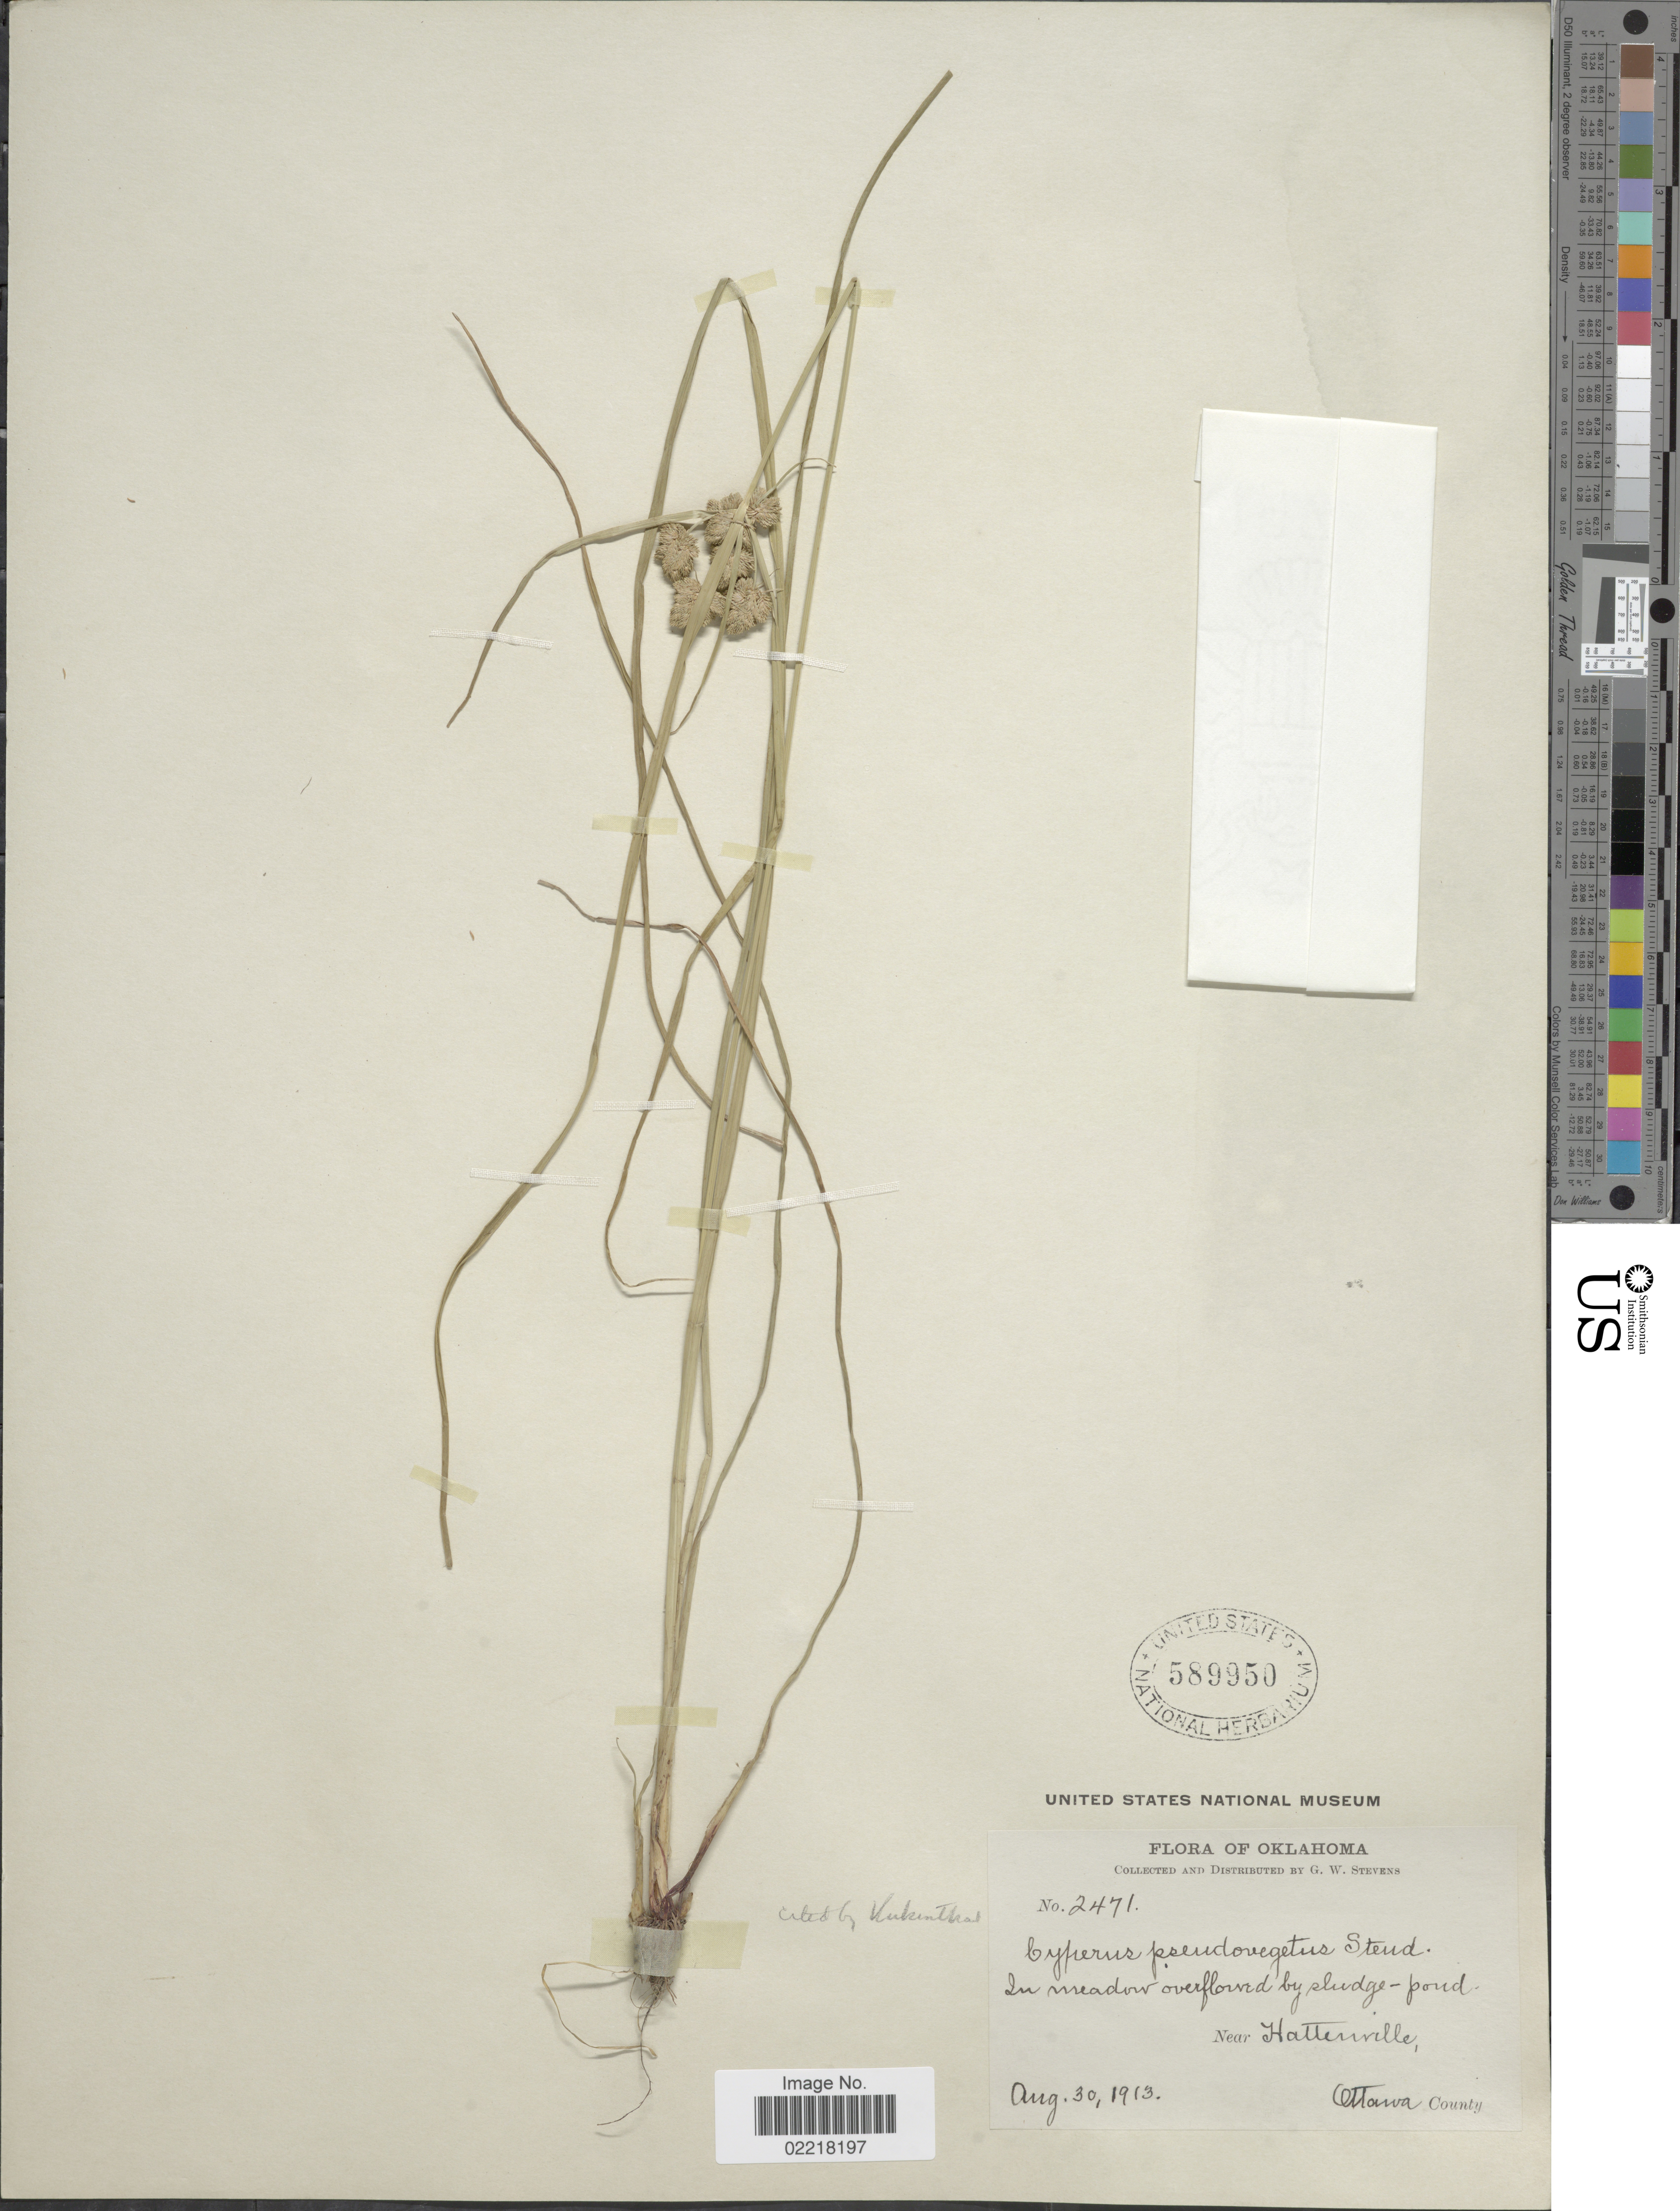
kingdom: Plantae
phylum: Tracheophyta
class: Liliopsida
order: Poales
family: Cyperaceae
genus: Cyperus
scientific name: Cyperus pseudovegetus Steud.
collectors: G. W. Stevens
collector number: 2471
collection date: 1913-08-30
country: United States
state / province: Oklahoma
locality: In meadow overflowed by sludge-pond. Near Hattenville, Ottawa County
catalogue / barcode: US 589950